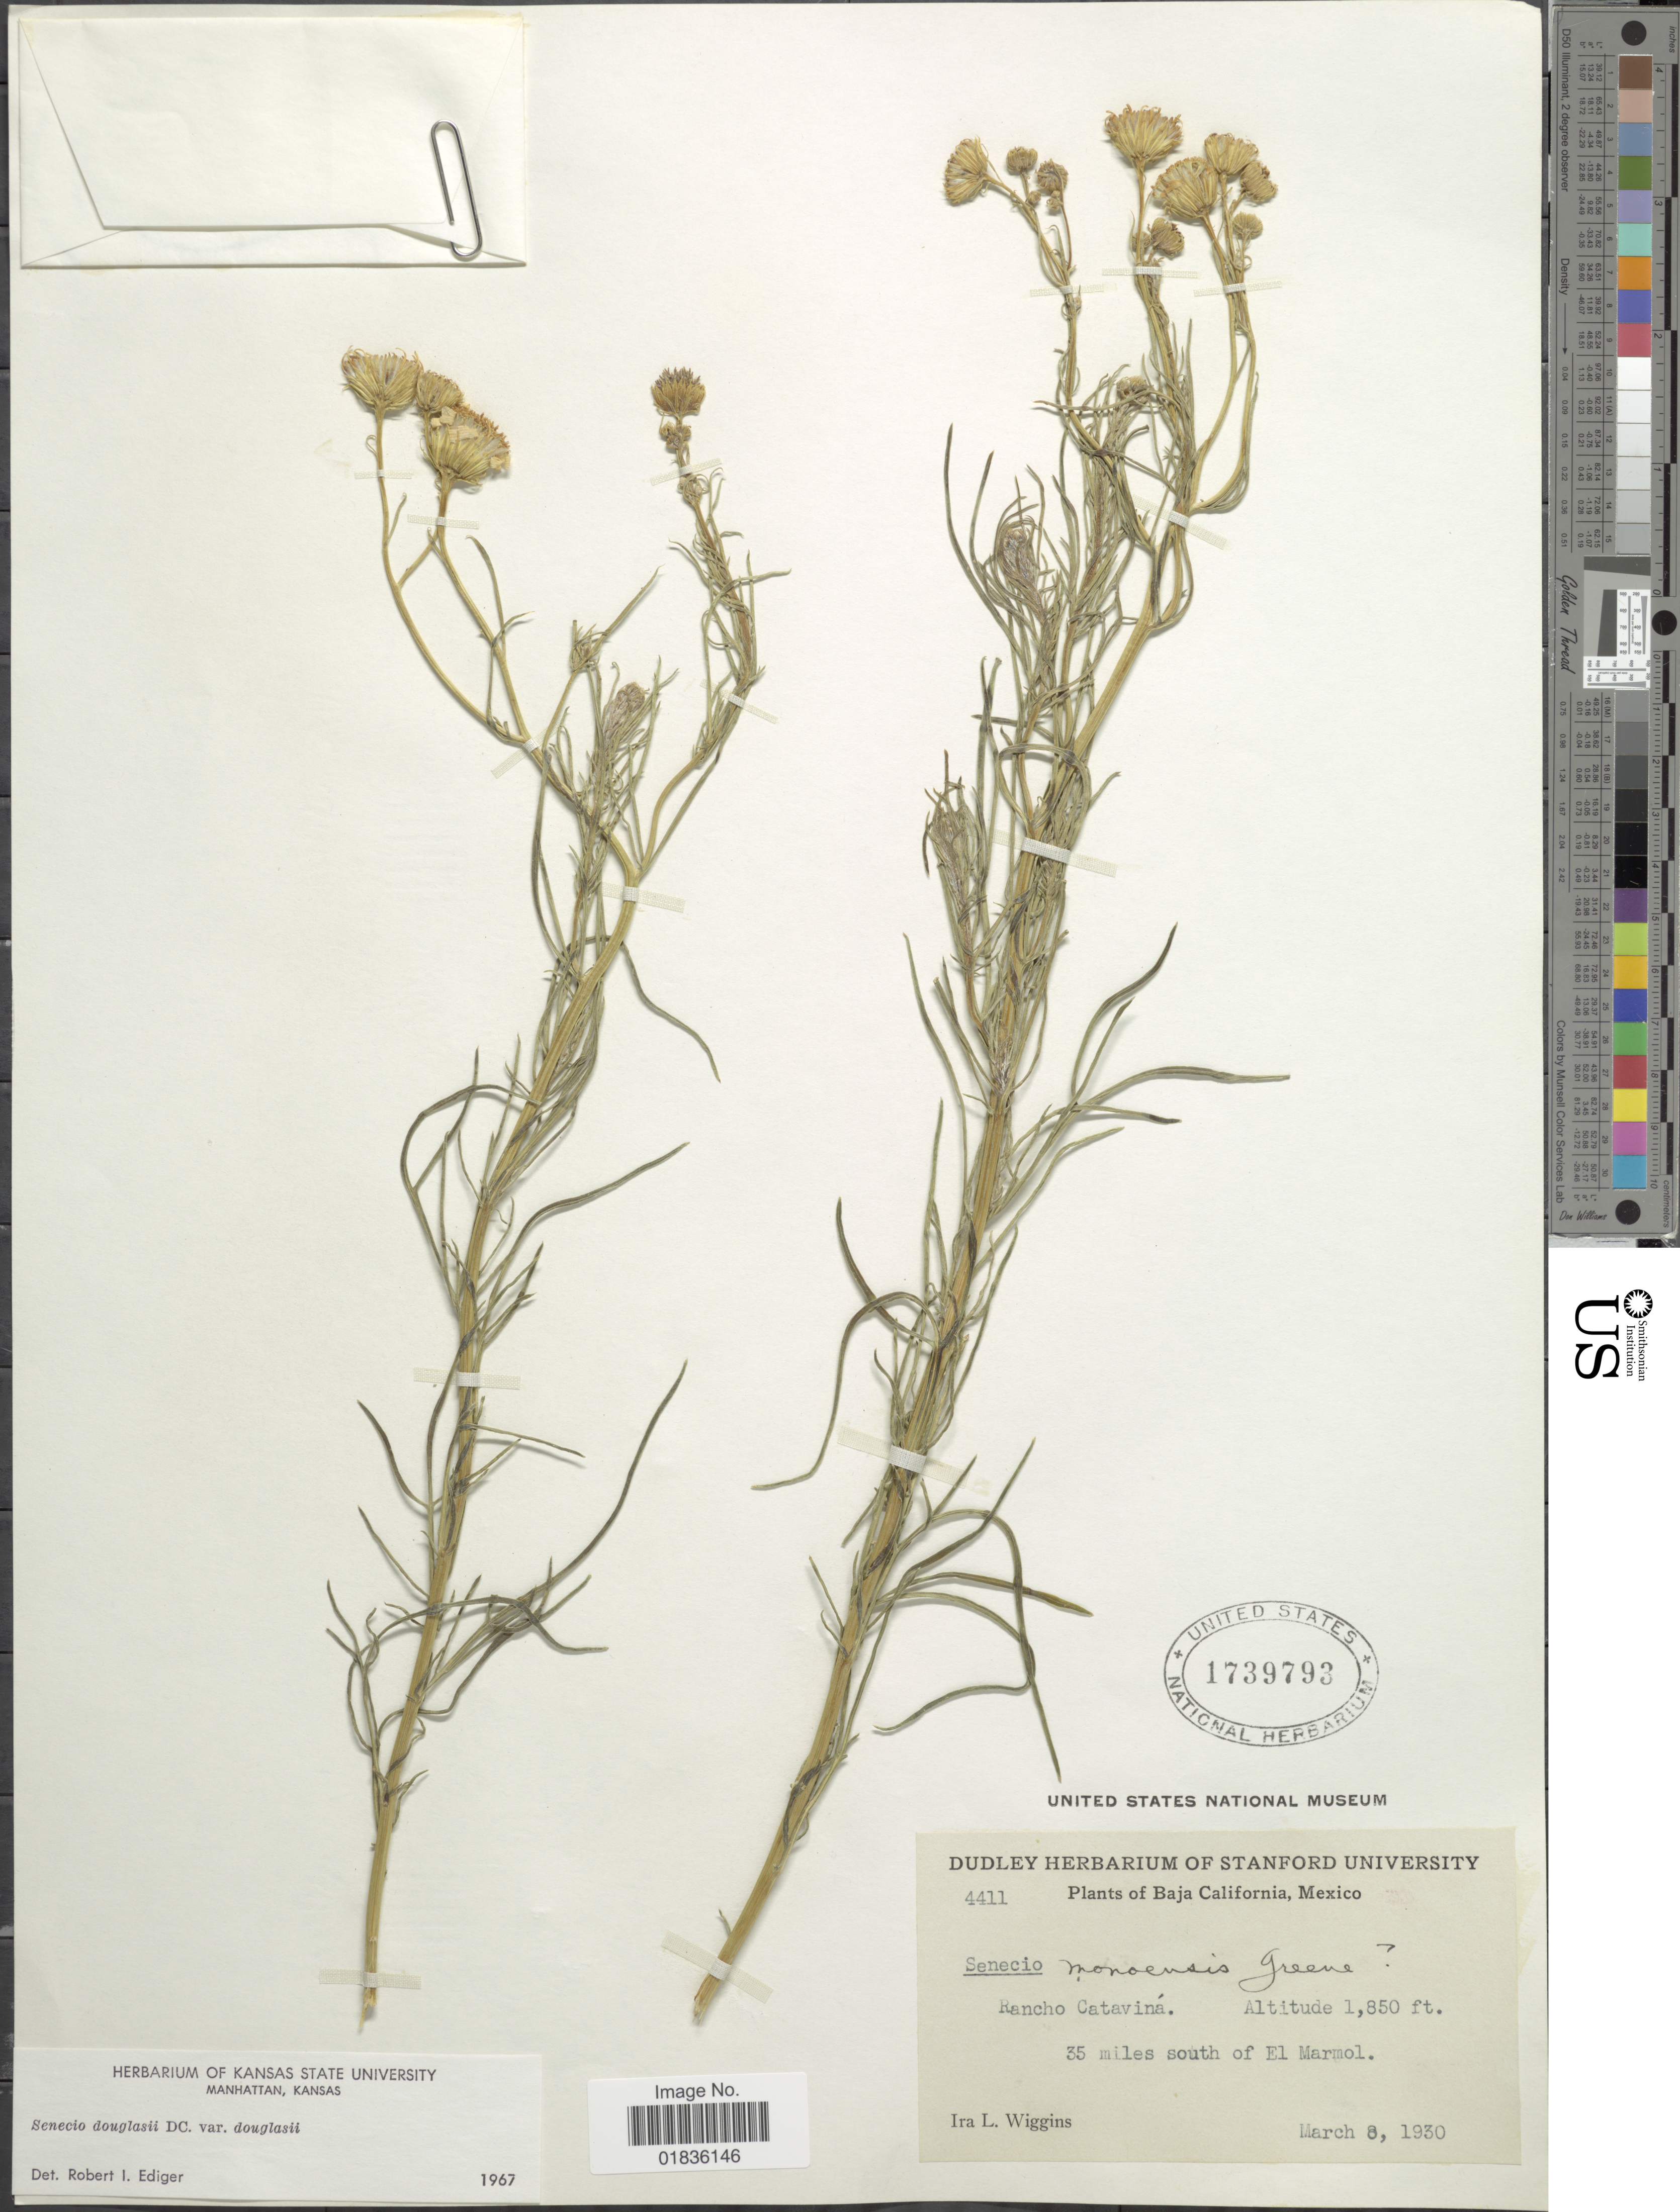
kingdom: Plantae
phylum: Tracheophyta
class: Magnoliopsida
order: Asterales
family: Asteraceae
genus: Senecio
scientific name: Senecio flaccidus var. douglasii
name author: (DC.) B.L. Turner & T.M. Barkley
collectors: I. L. Wiggins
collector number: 4411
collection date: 1930-03-08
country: Mexico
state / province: Baja California Norte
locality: Rancho Catavina, 35 miles south of El Marmol.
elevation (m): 564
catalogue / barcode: US 1739793